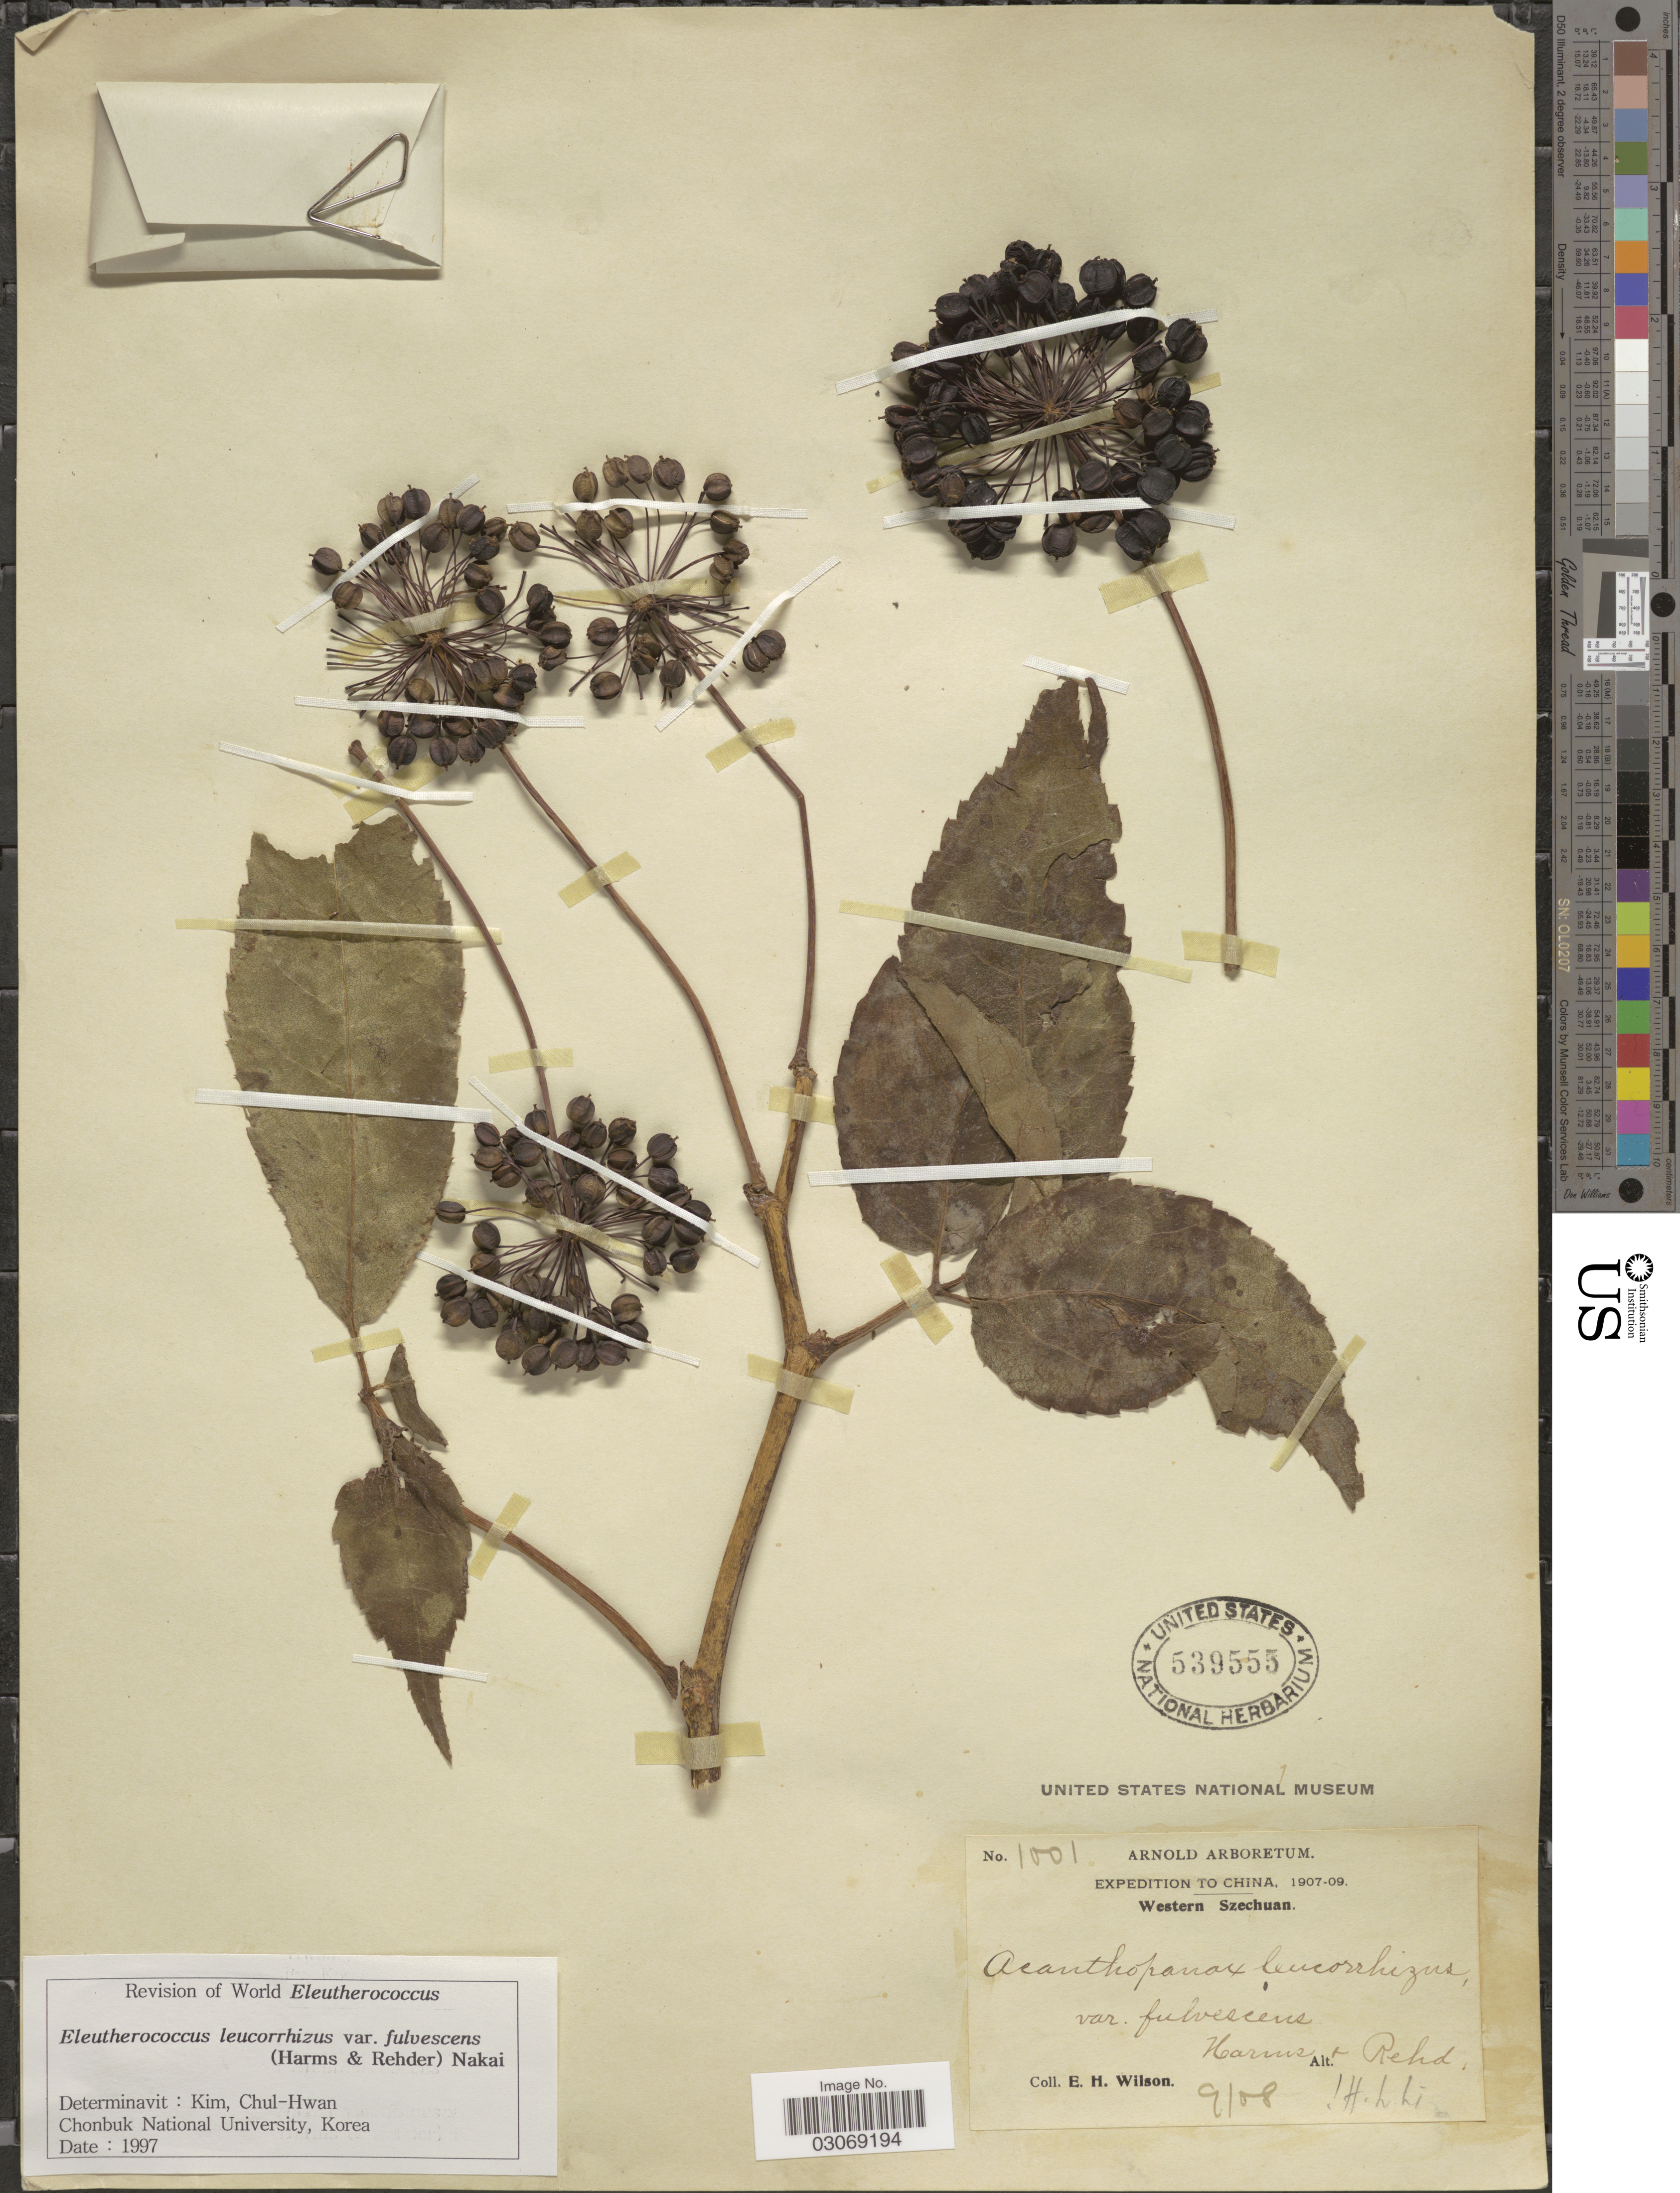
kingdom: Plantae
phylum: Tracheophyta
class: Magnoliopsida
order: Apiales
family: Araliaceae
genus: Eleutherococcus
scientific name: Eleutherococcus leucorrhizus var. fulvescens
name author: (Harms & Rehder) Nakai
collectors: E. Wilson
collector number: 1001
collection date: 1908-09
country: China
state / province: Sichuan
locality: Western Szechuan.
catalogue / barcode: US 539555